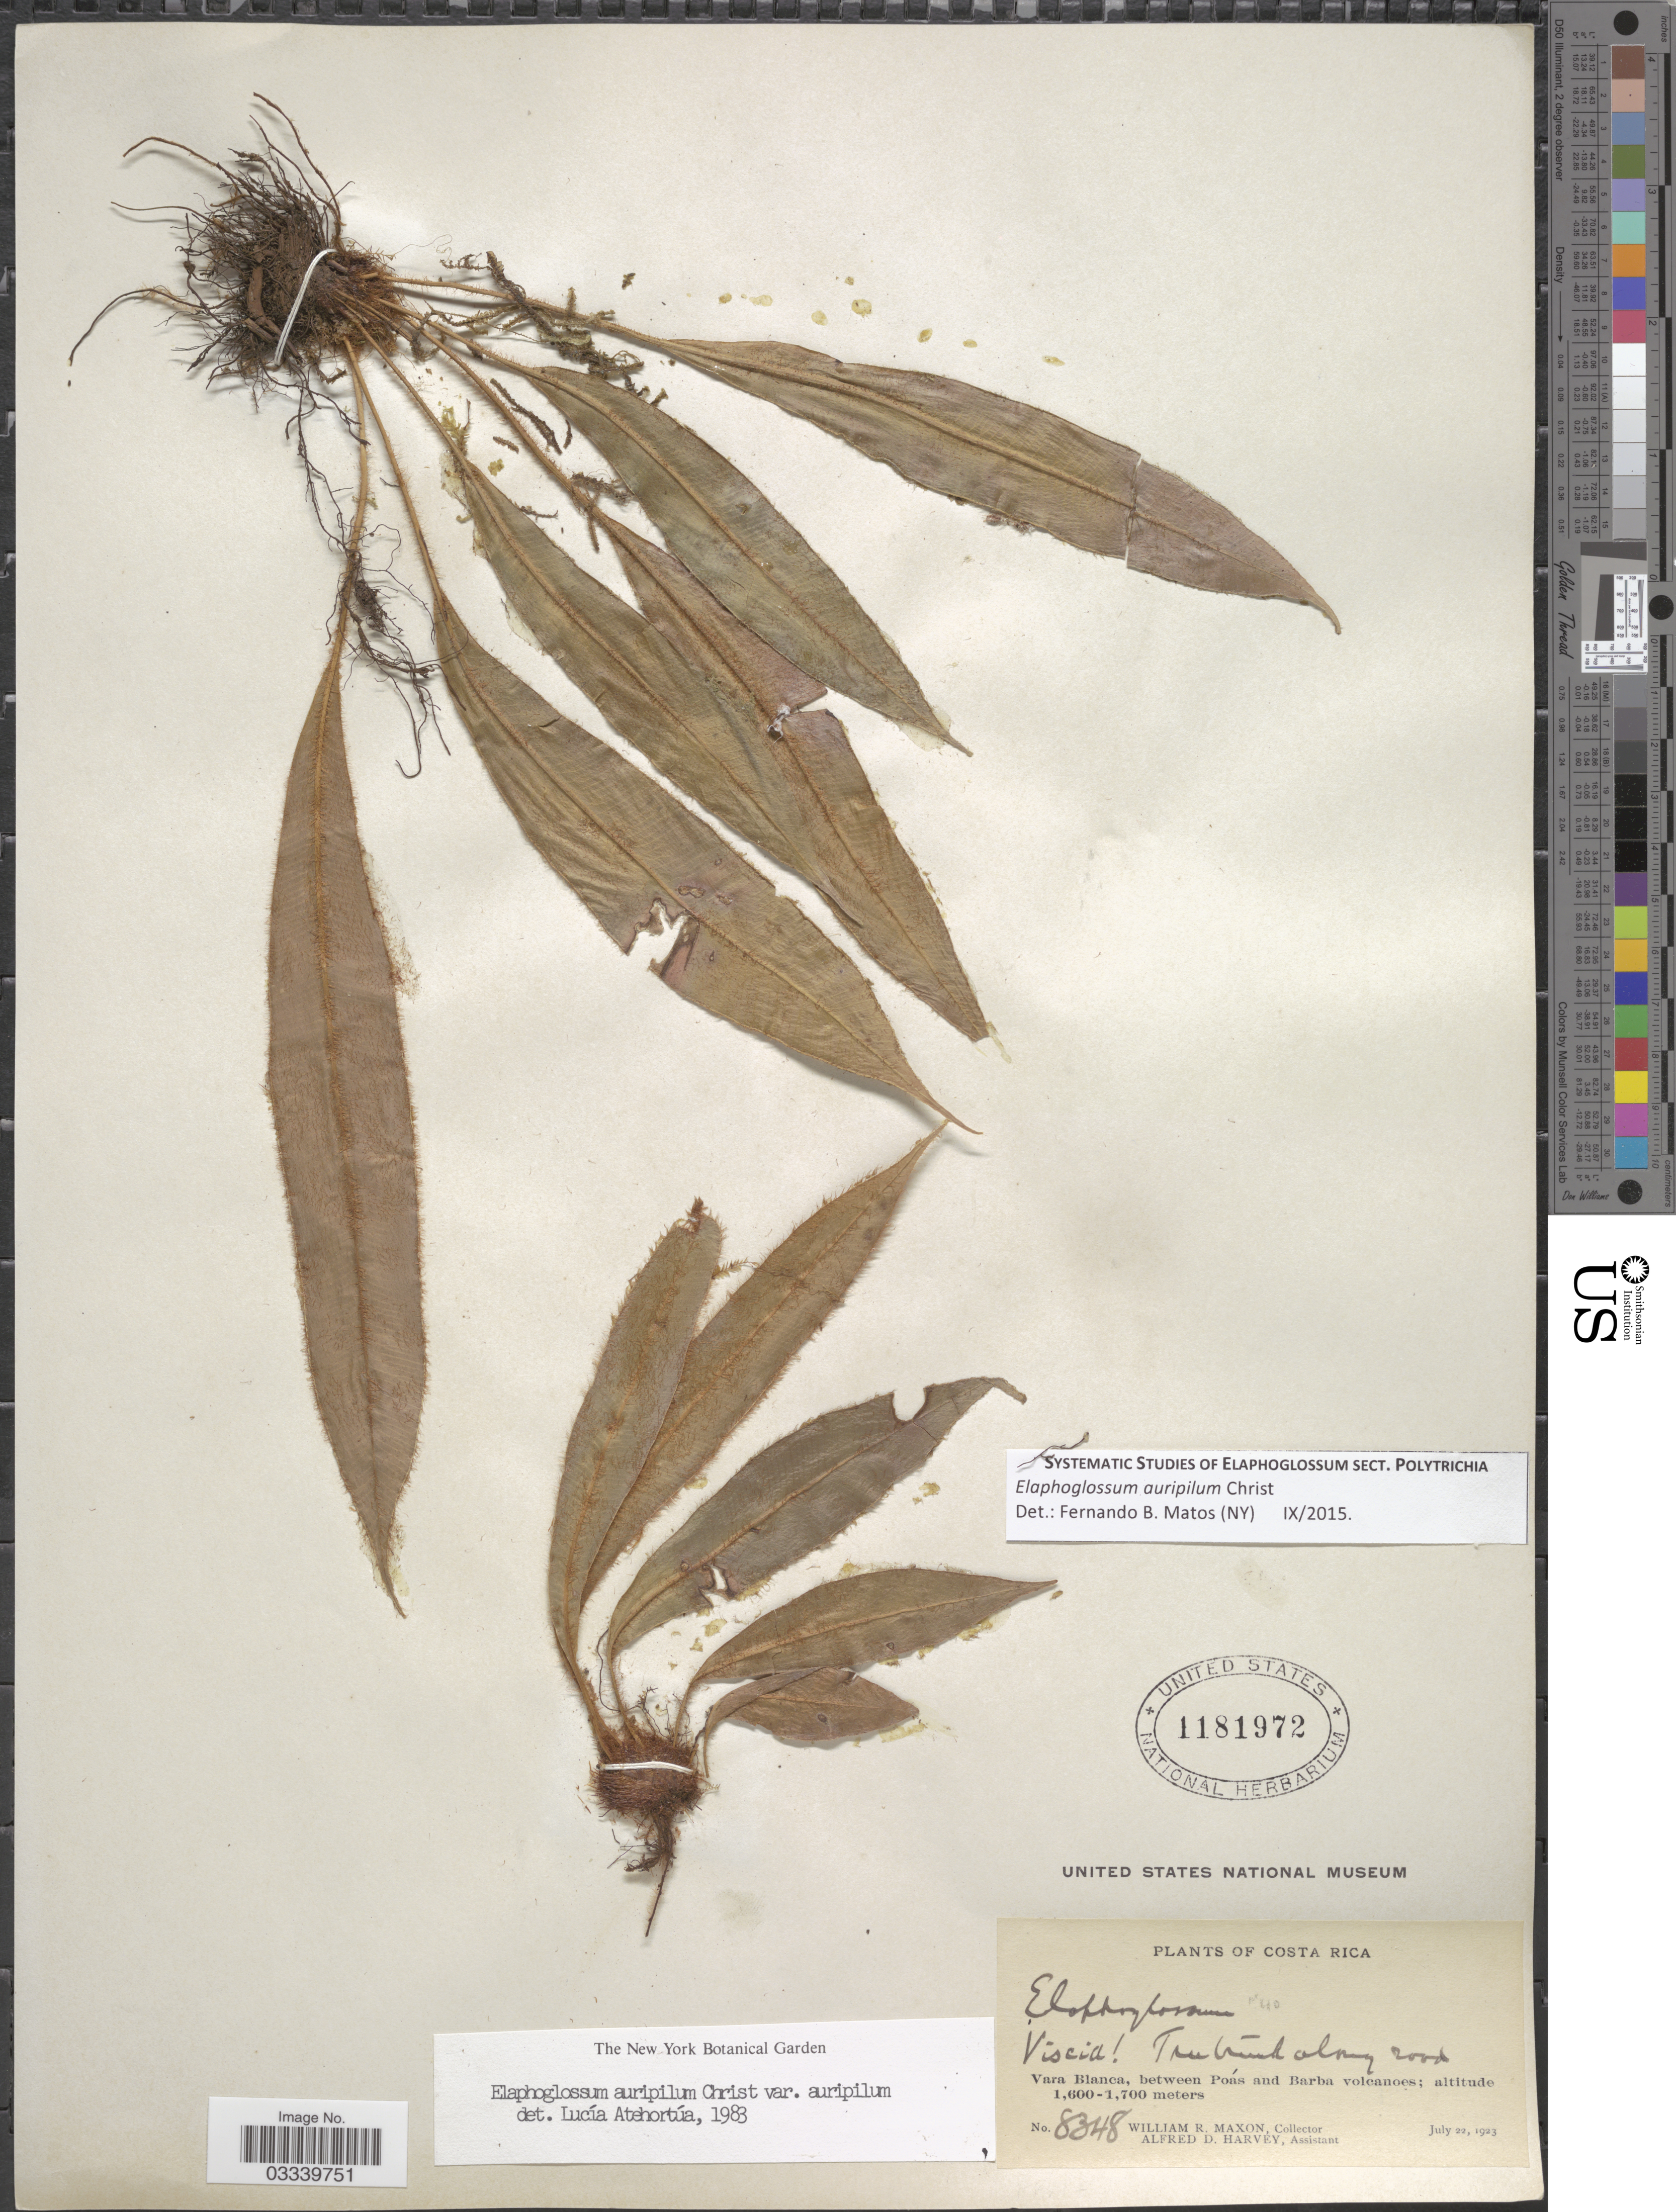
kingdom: Plantae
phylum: Tracheophyta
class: Polypodiopsida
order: Polypodiales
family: Dryopteridaceae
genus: Elaphoglossum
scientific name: Elaphoglossum auripilum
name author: Christ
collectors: W. R. Maxon & A. D. Harvey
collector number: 8348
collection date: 1923-07-22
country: Costa Rica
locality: Vara Blanca, between Poás and Barba volcanoes.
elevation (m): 1600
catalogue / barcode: US 1181972